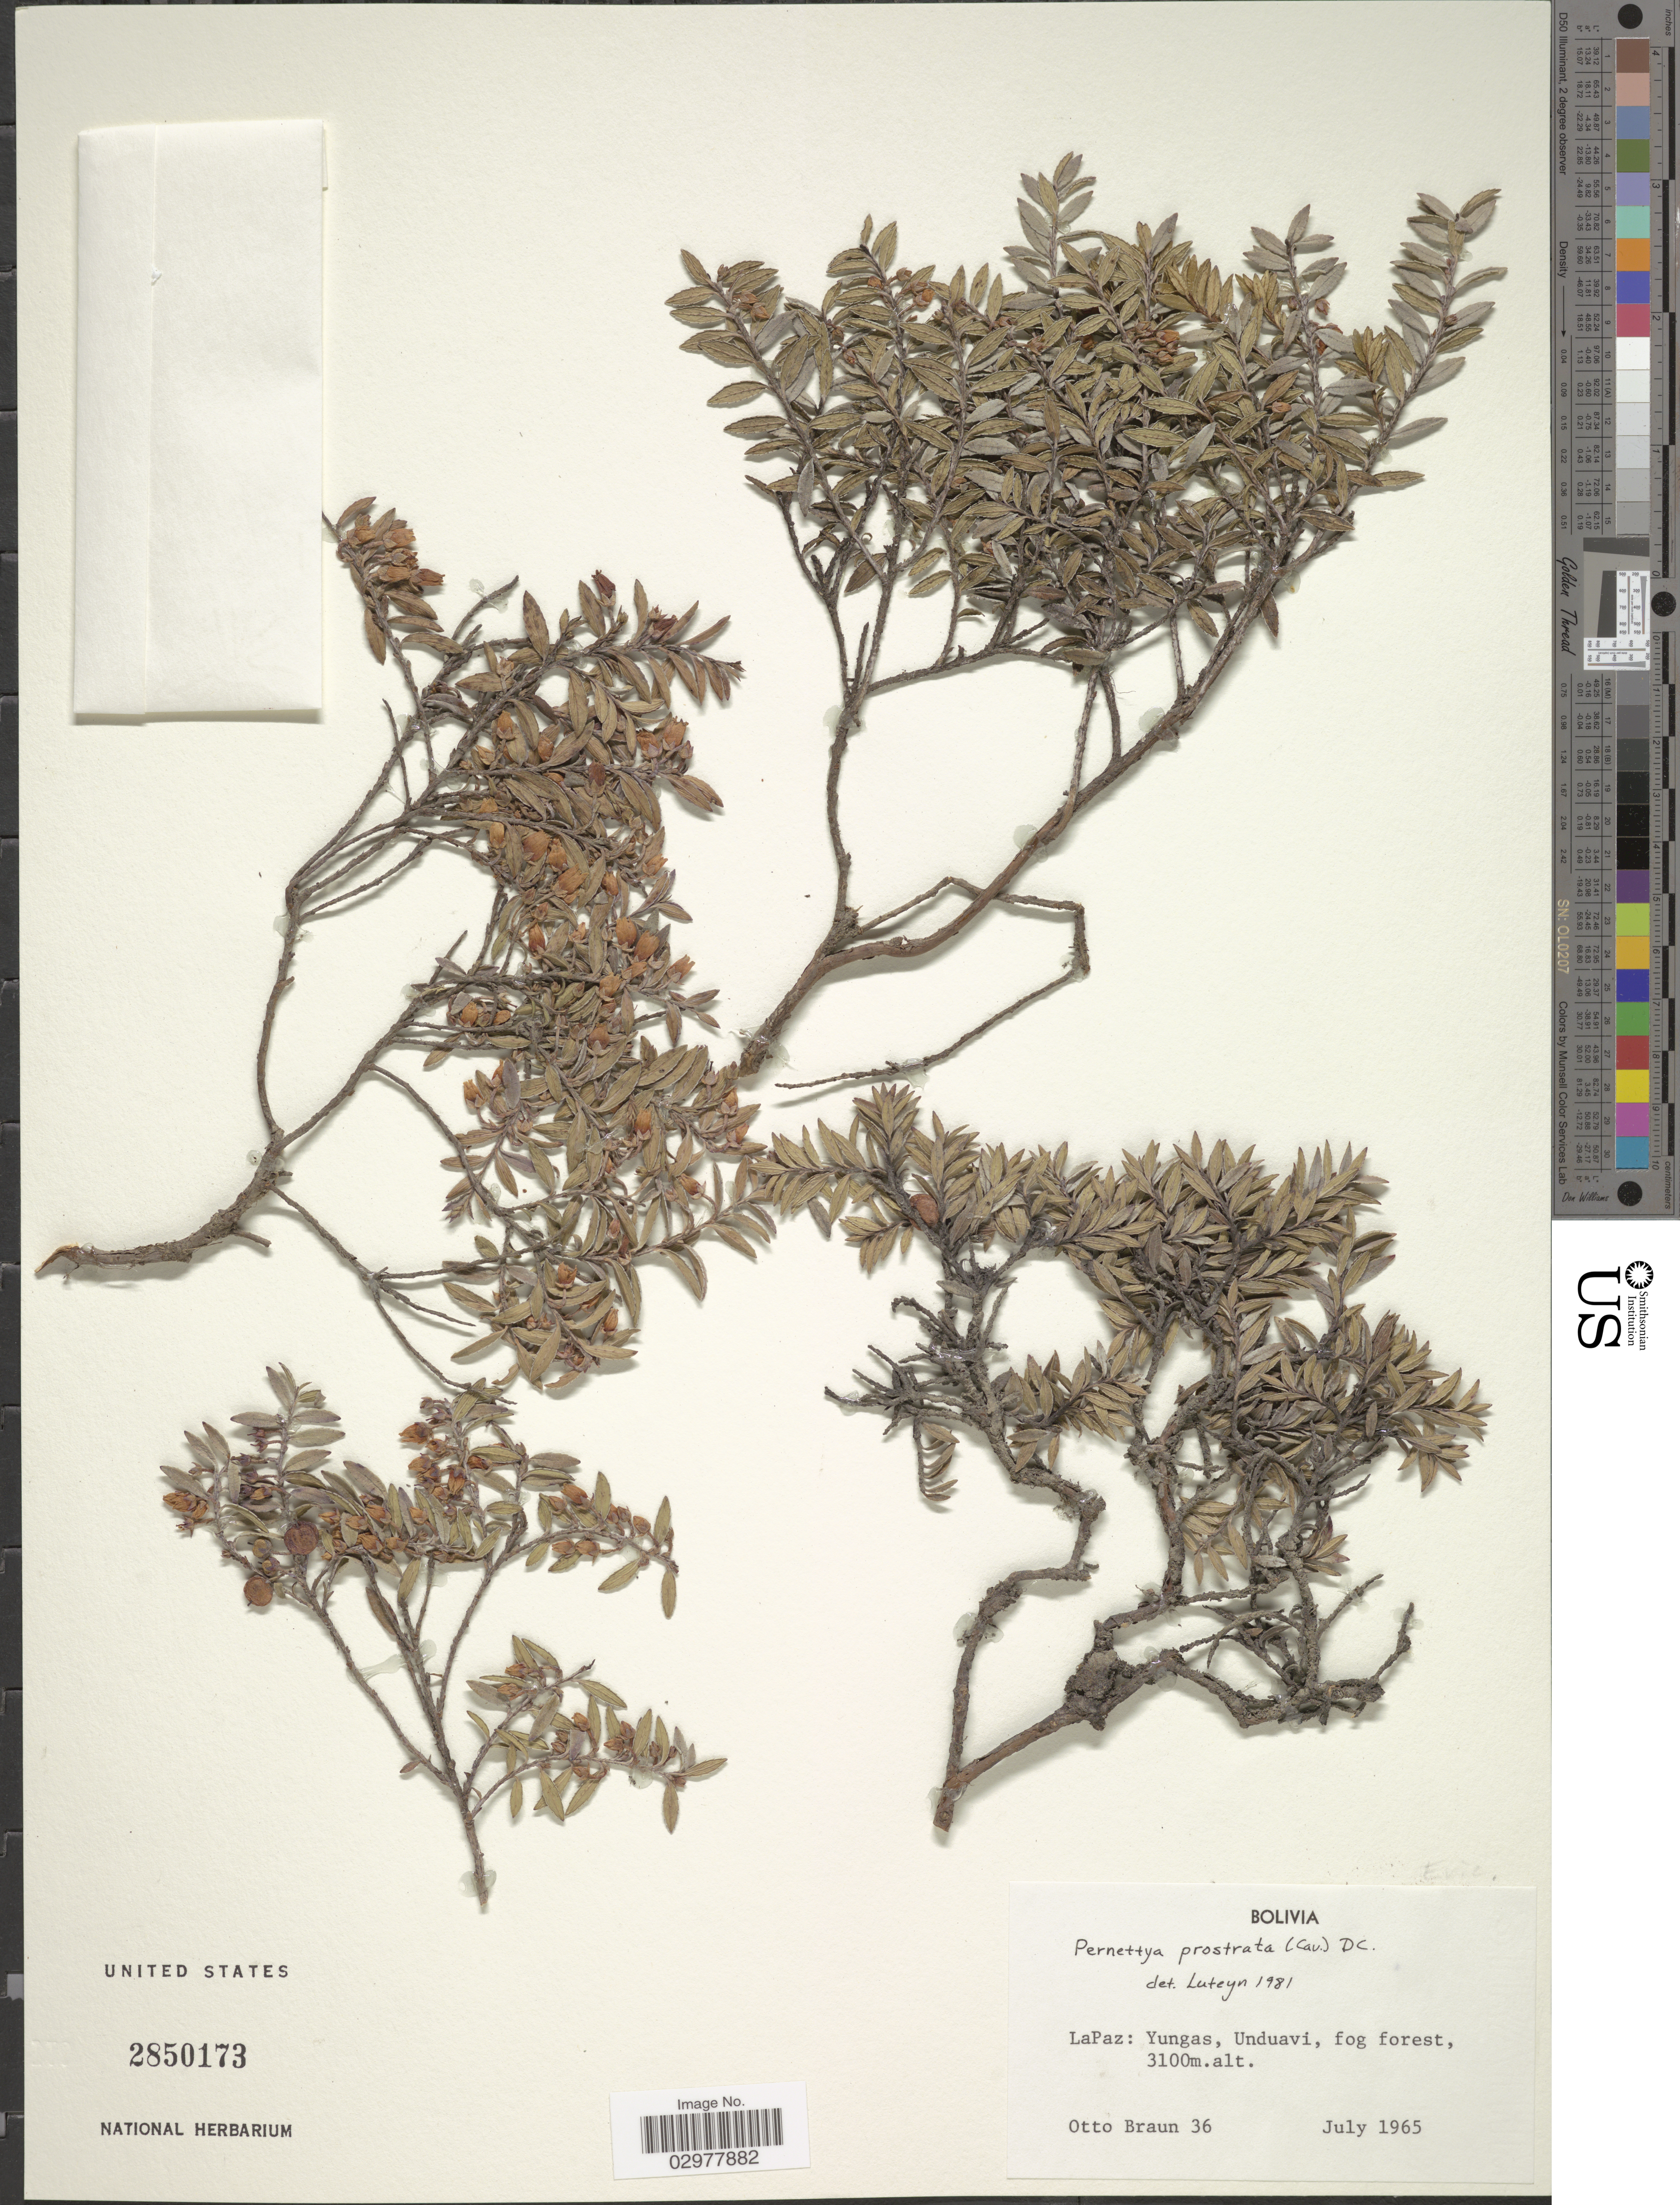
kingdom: Plantae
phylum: Tracheophyta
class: Magnoliopsida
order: Ericales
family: Ericaceae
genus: Pernettya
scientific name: Pernettya prostrata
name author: (Cav.) DC.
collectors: O. Braun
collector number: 36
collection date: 1965-07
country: Bolivia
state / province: La Paz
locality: Yungas, Unduavi.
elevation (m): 3100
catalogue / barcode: US 2850173